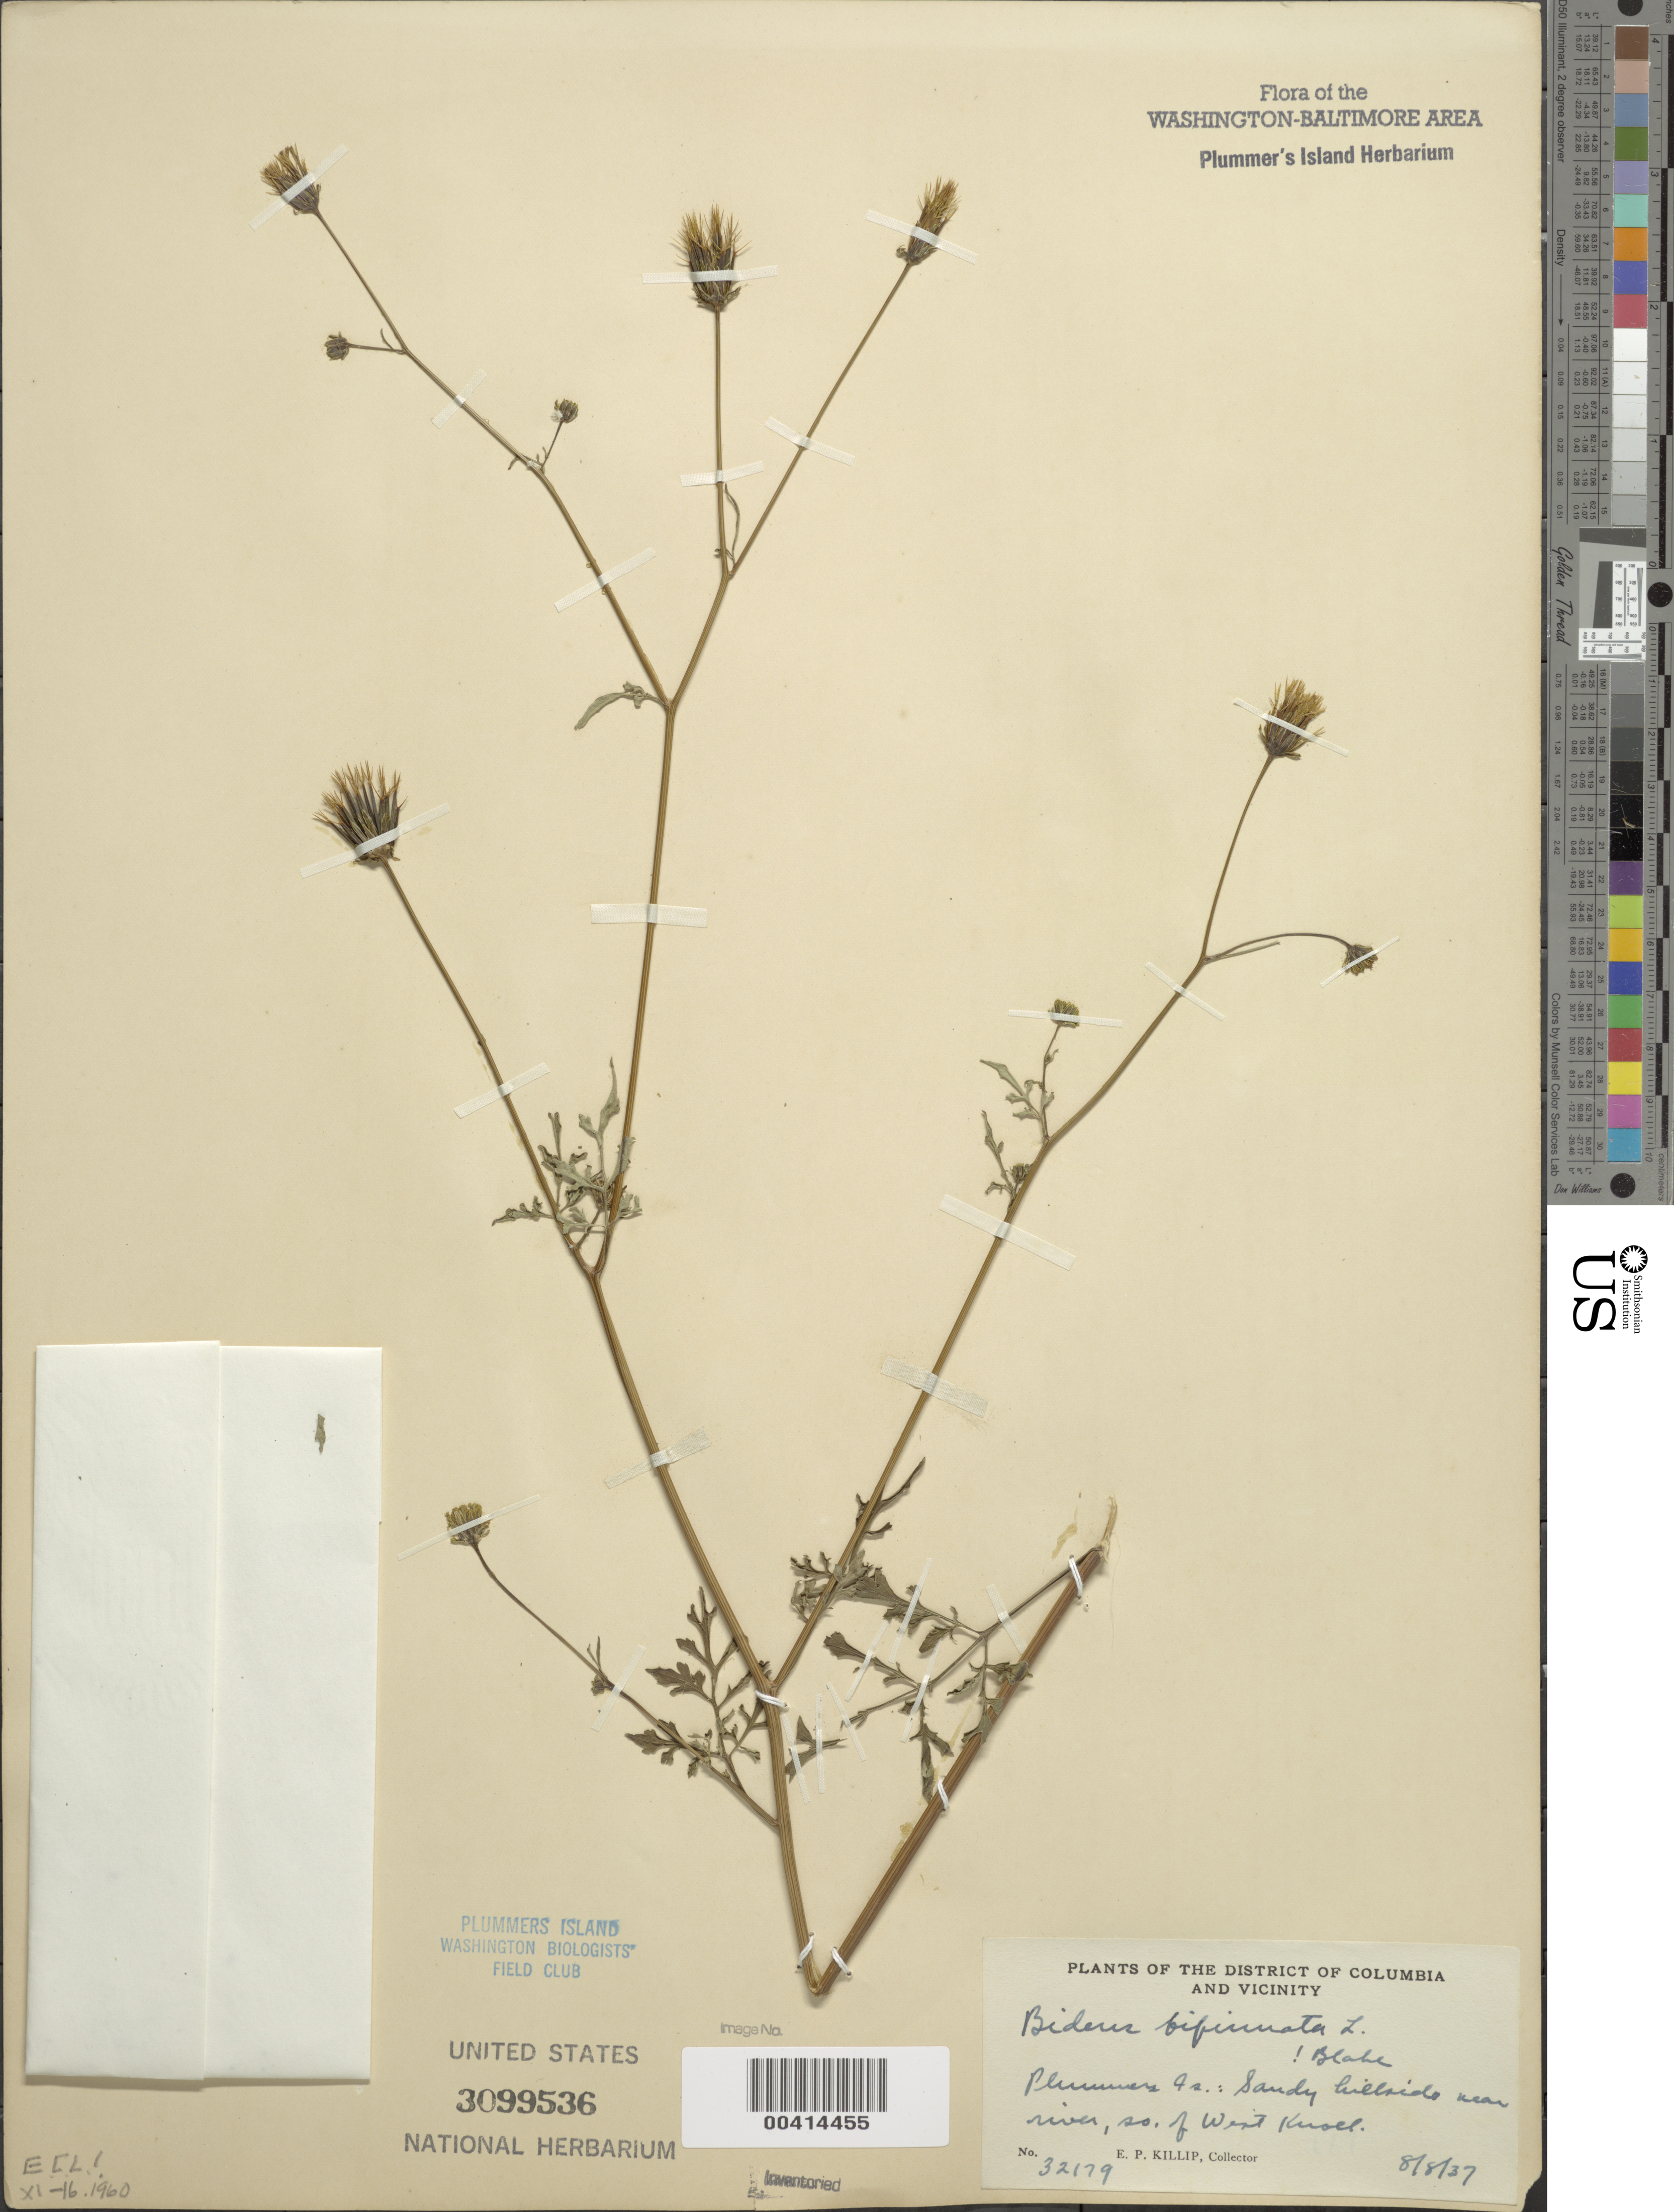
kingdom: Plantae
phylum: Tracheophyta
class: Magnoliopsida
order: Asterales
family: Asteraceae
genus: Bidens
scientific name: Bidens bipinnata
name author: L.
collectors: E. P. Killip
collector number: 13314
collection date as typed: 09 Sep 1928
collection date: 1928-09-09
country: United States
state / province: Maryland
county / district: Montgomery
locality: Plummer's Island; mainland, edge of Stewart Farm C. & O. Canal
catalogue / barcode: US 3099536